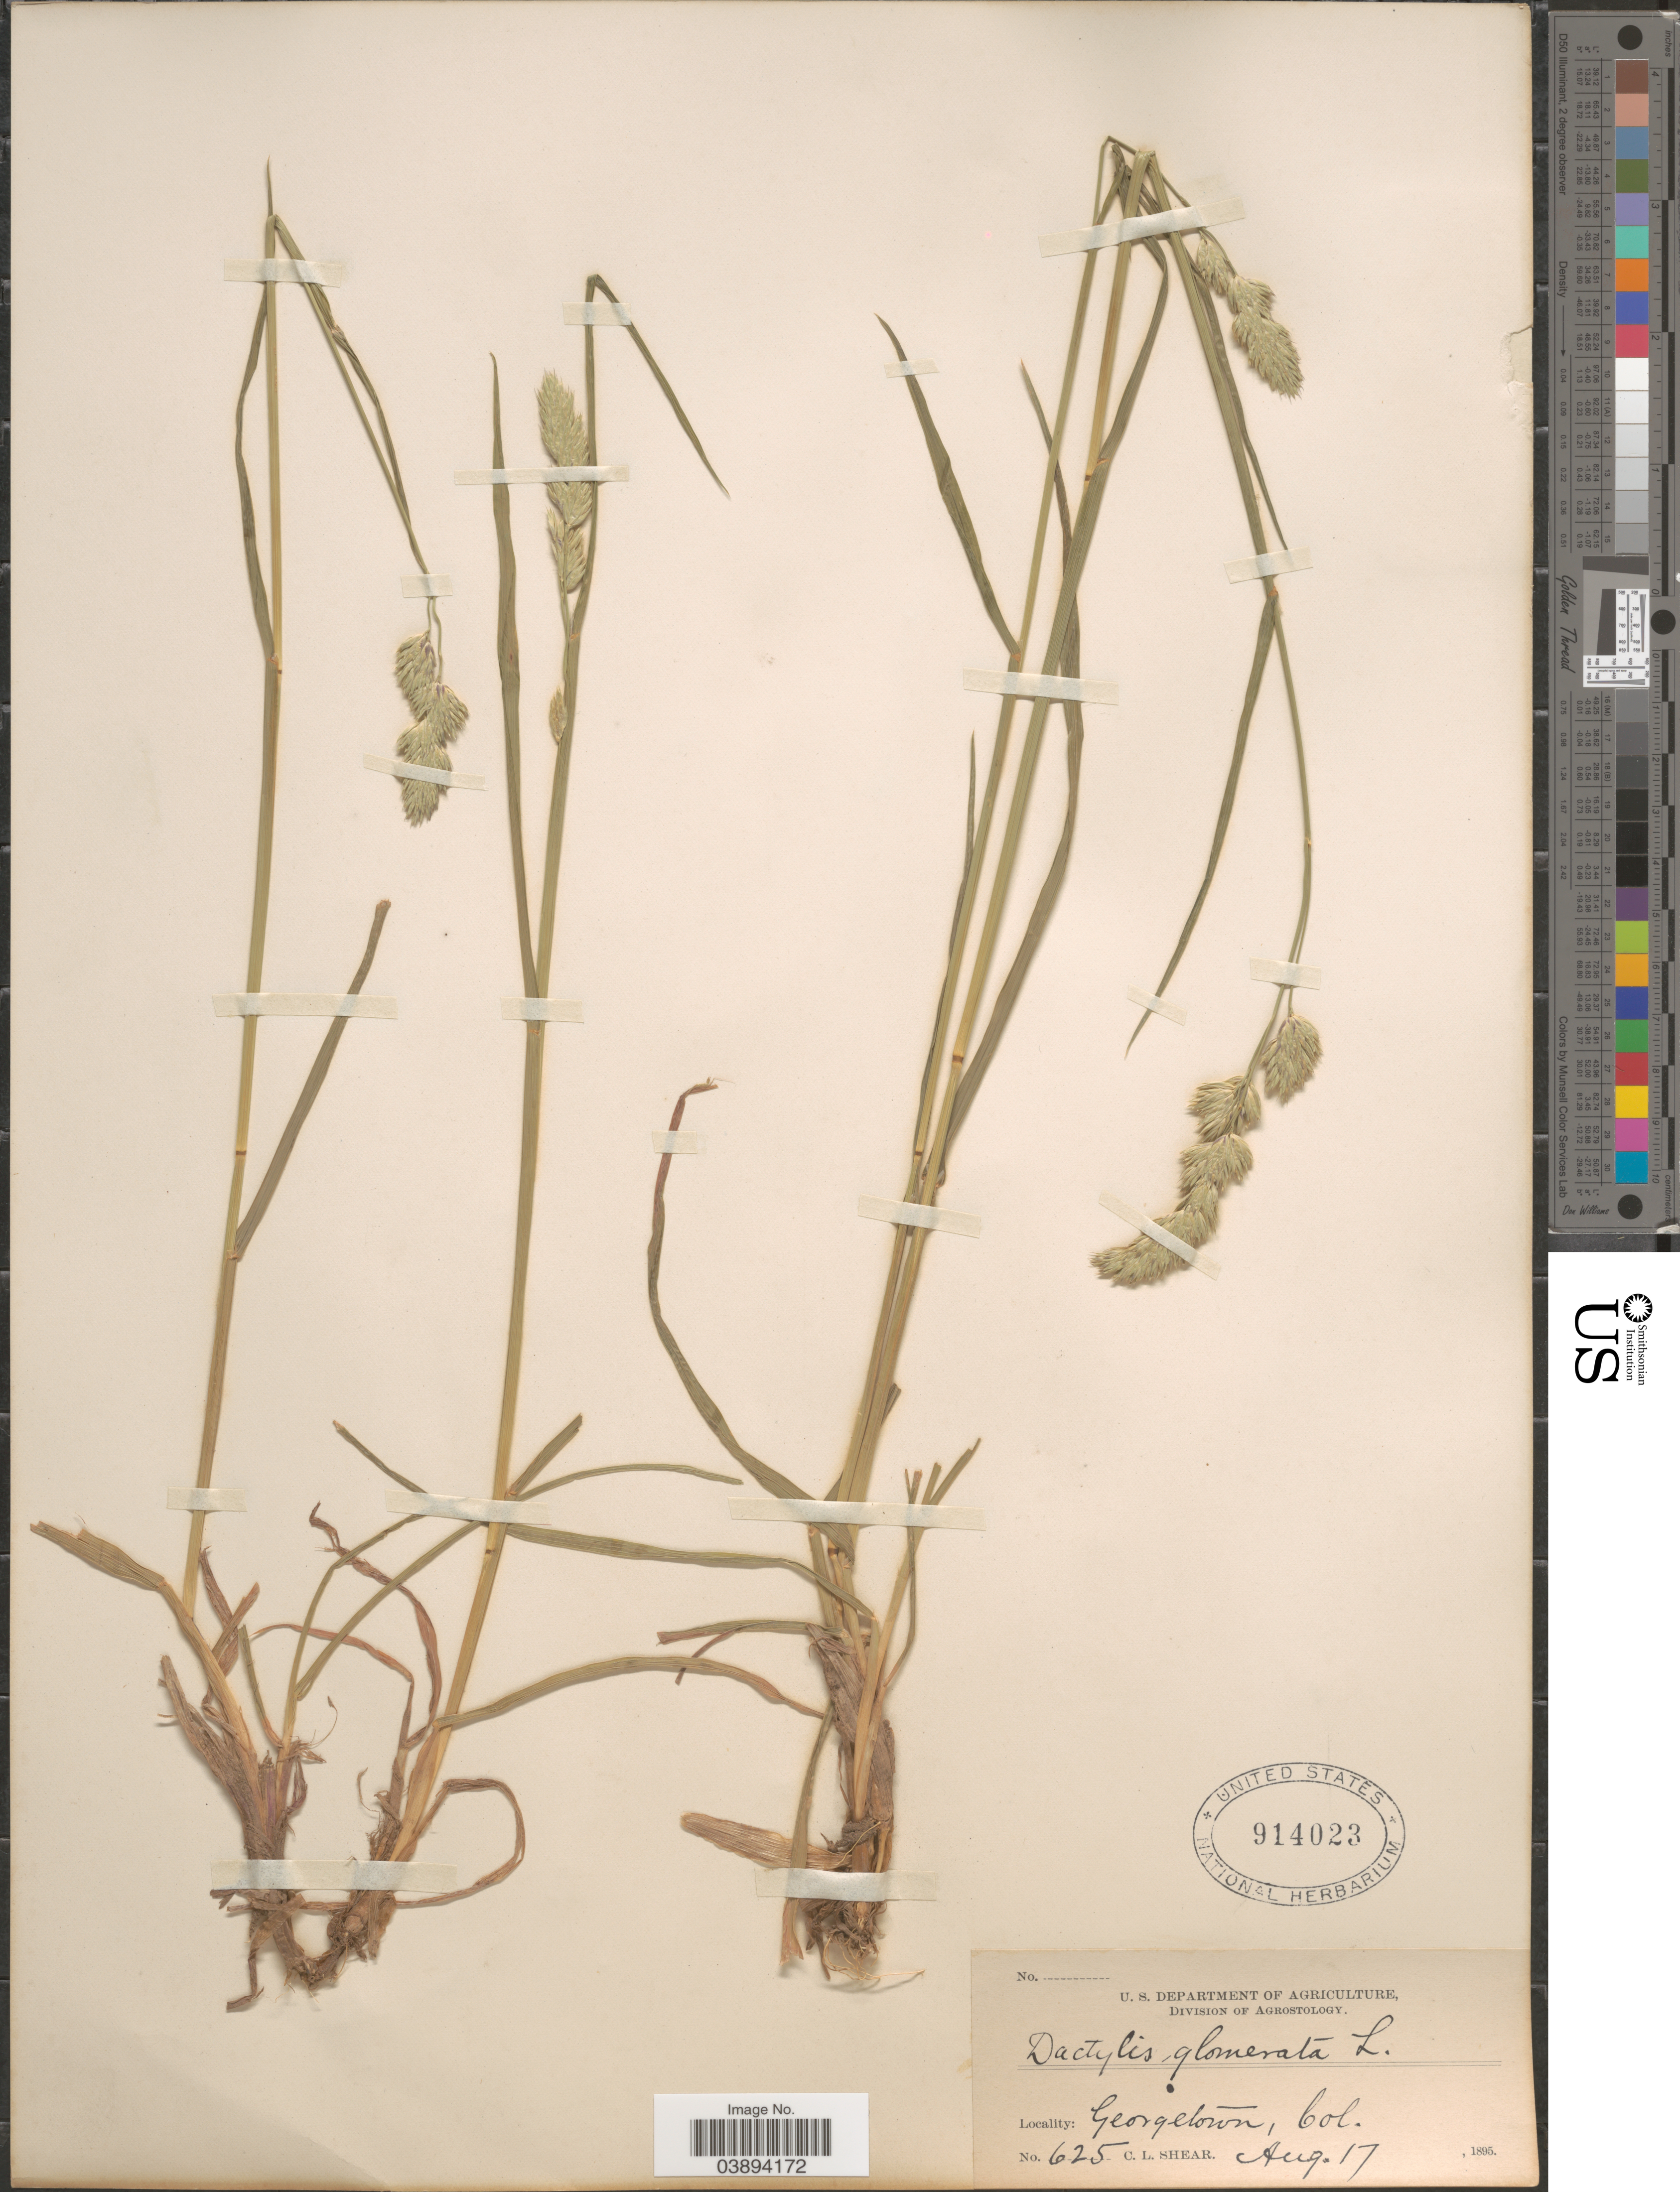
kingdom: Plantae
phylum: Tracheophyta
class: Liliopsida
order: Poales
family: Poaceae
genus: Dactylis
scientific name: Dactylis glomerata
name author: L.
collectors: C. L. Shear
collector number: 625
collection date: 1895-08-17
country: United States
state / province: Colorado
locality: Georgetown.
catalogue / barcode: US 914023